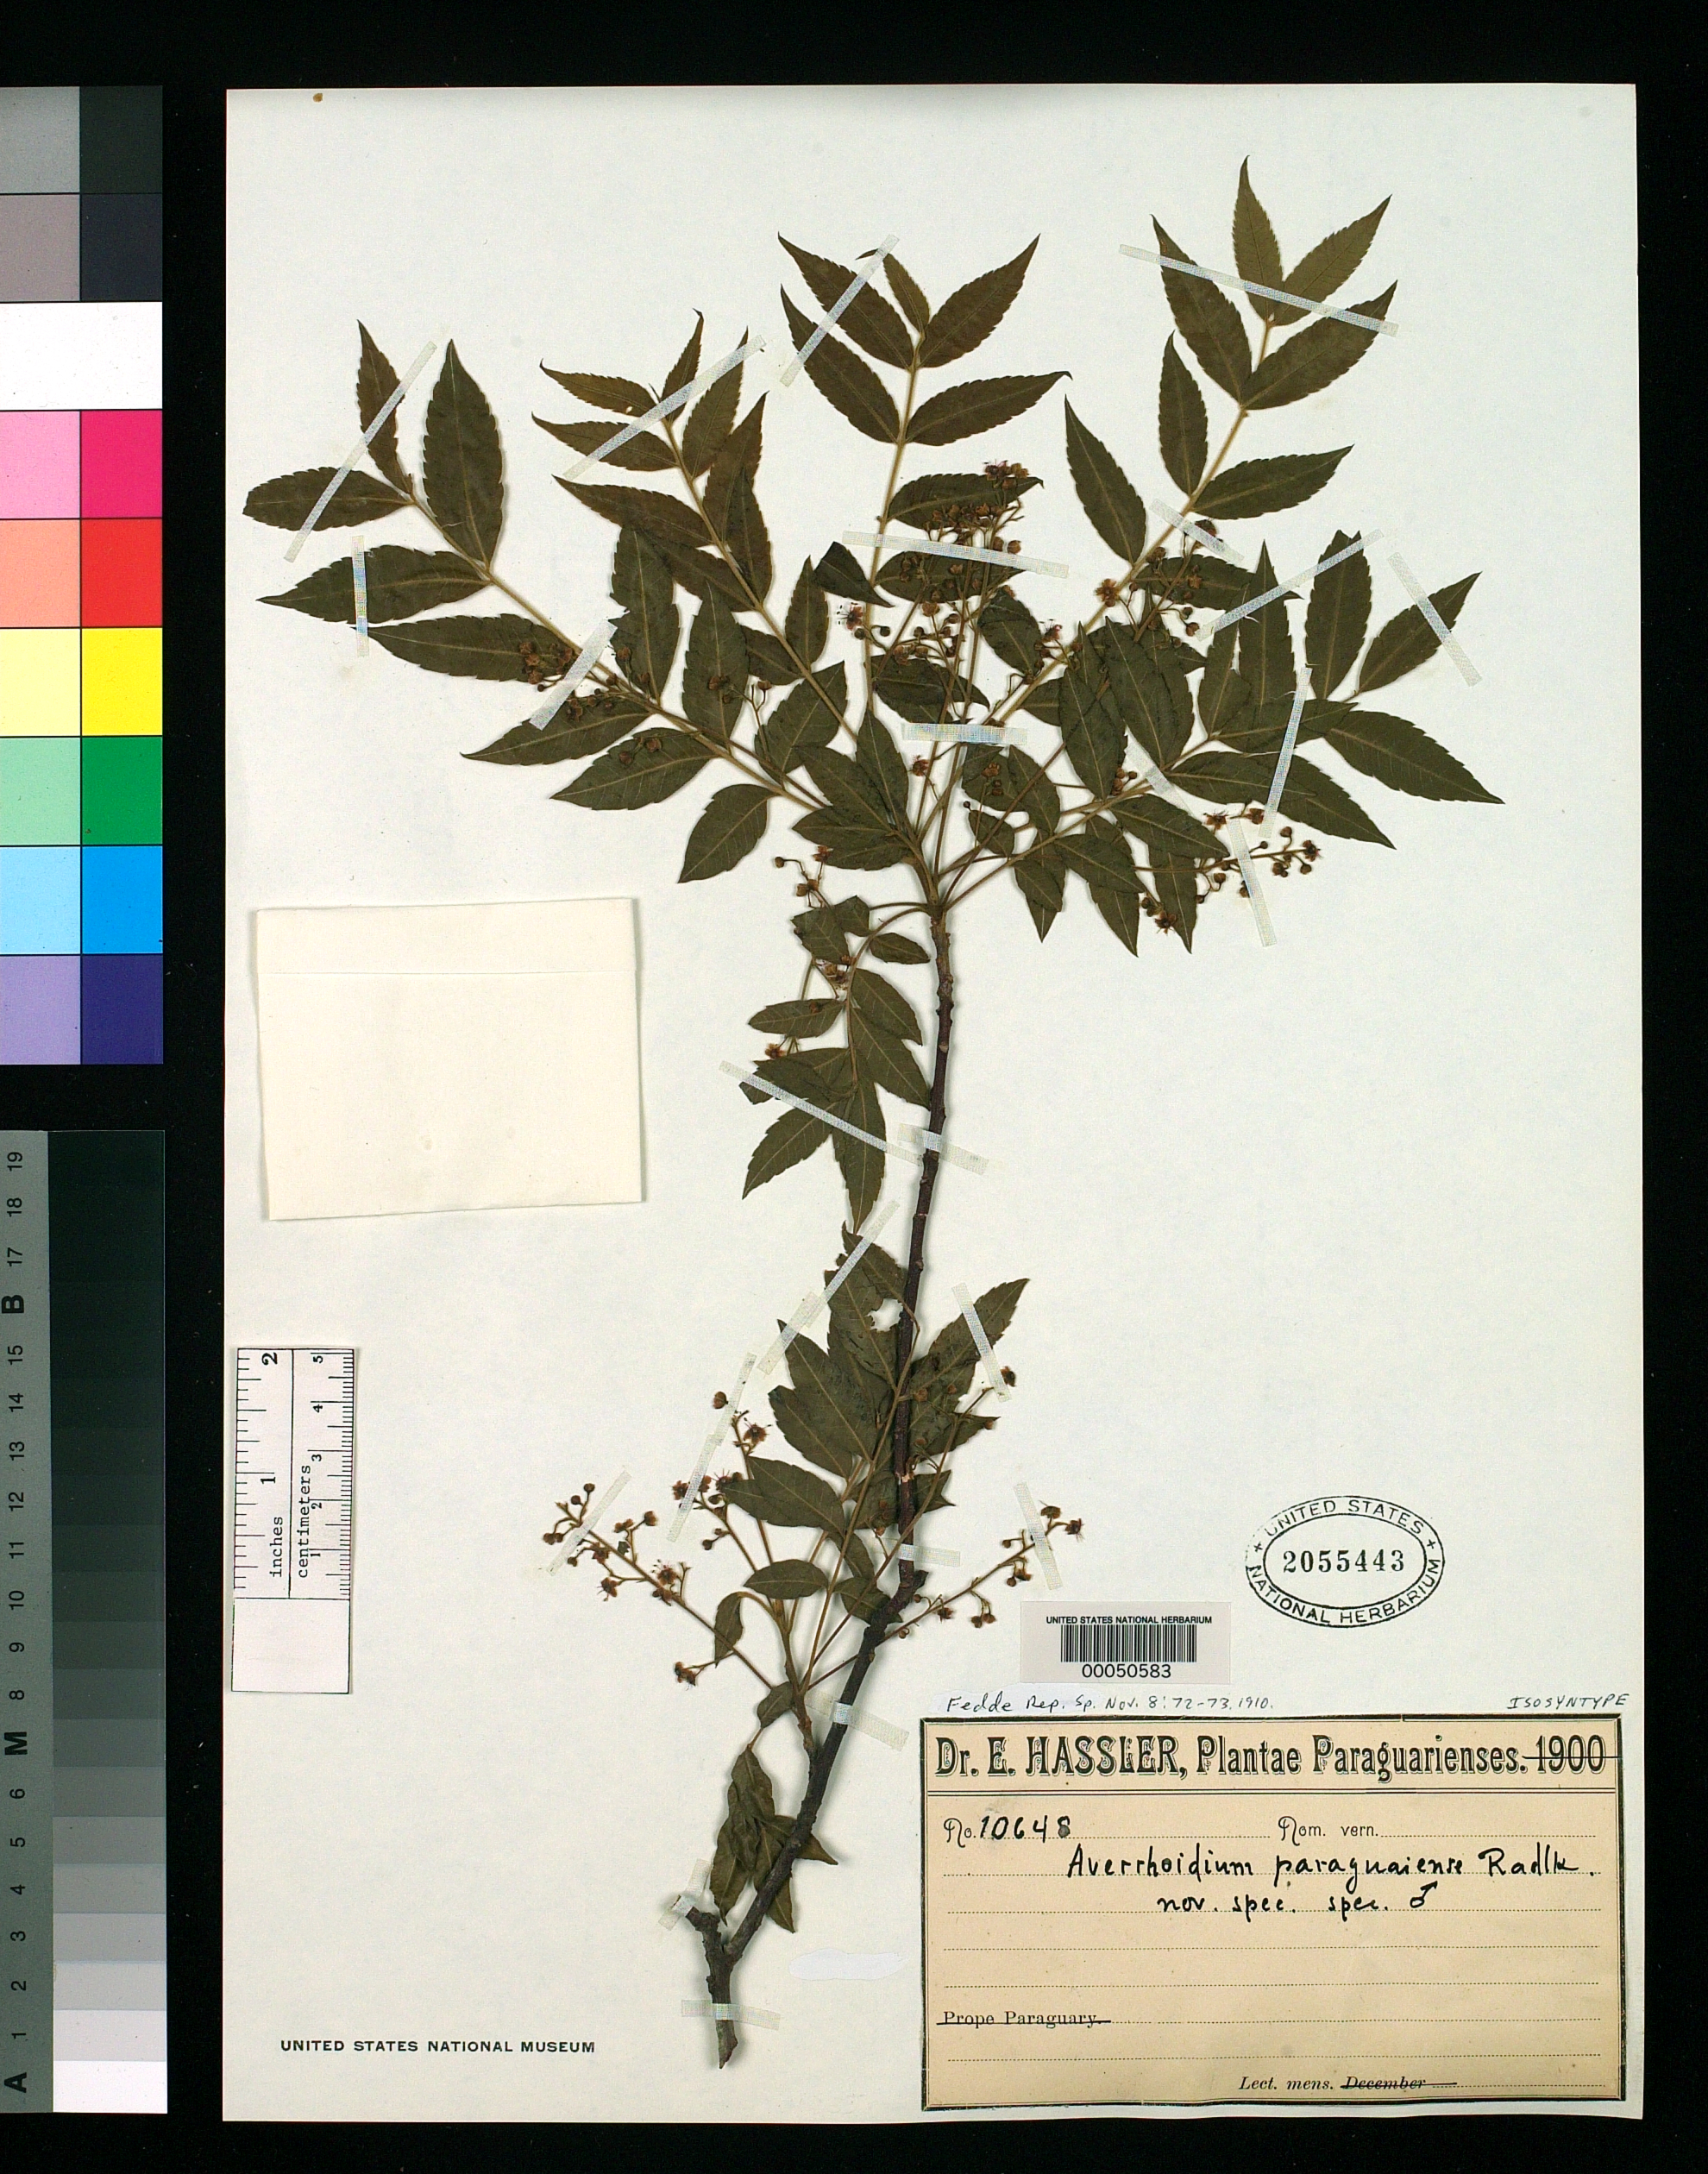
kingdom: Plantae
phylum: Tracheophyta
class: Magnoliopsida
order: Sapindales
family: Sapindaceae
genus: Averrhoidium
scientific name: Averrhoidium paraguaiense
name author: Radlk.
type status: Isosyntype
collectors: E. Hassler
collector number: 10648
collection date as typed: Nov 1901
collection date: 1901-11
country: Paraguay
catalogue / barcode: US 2055443